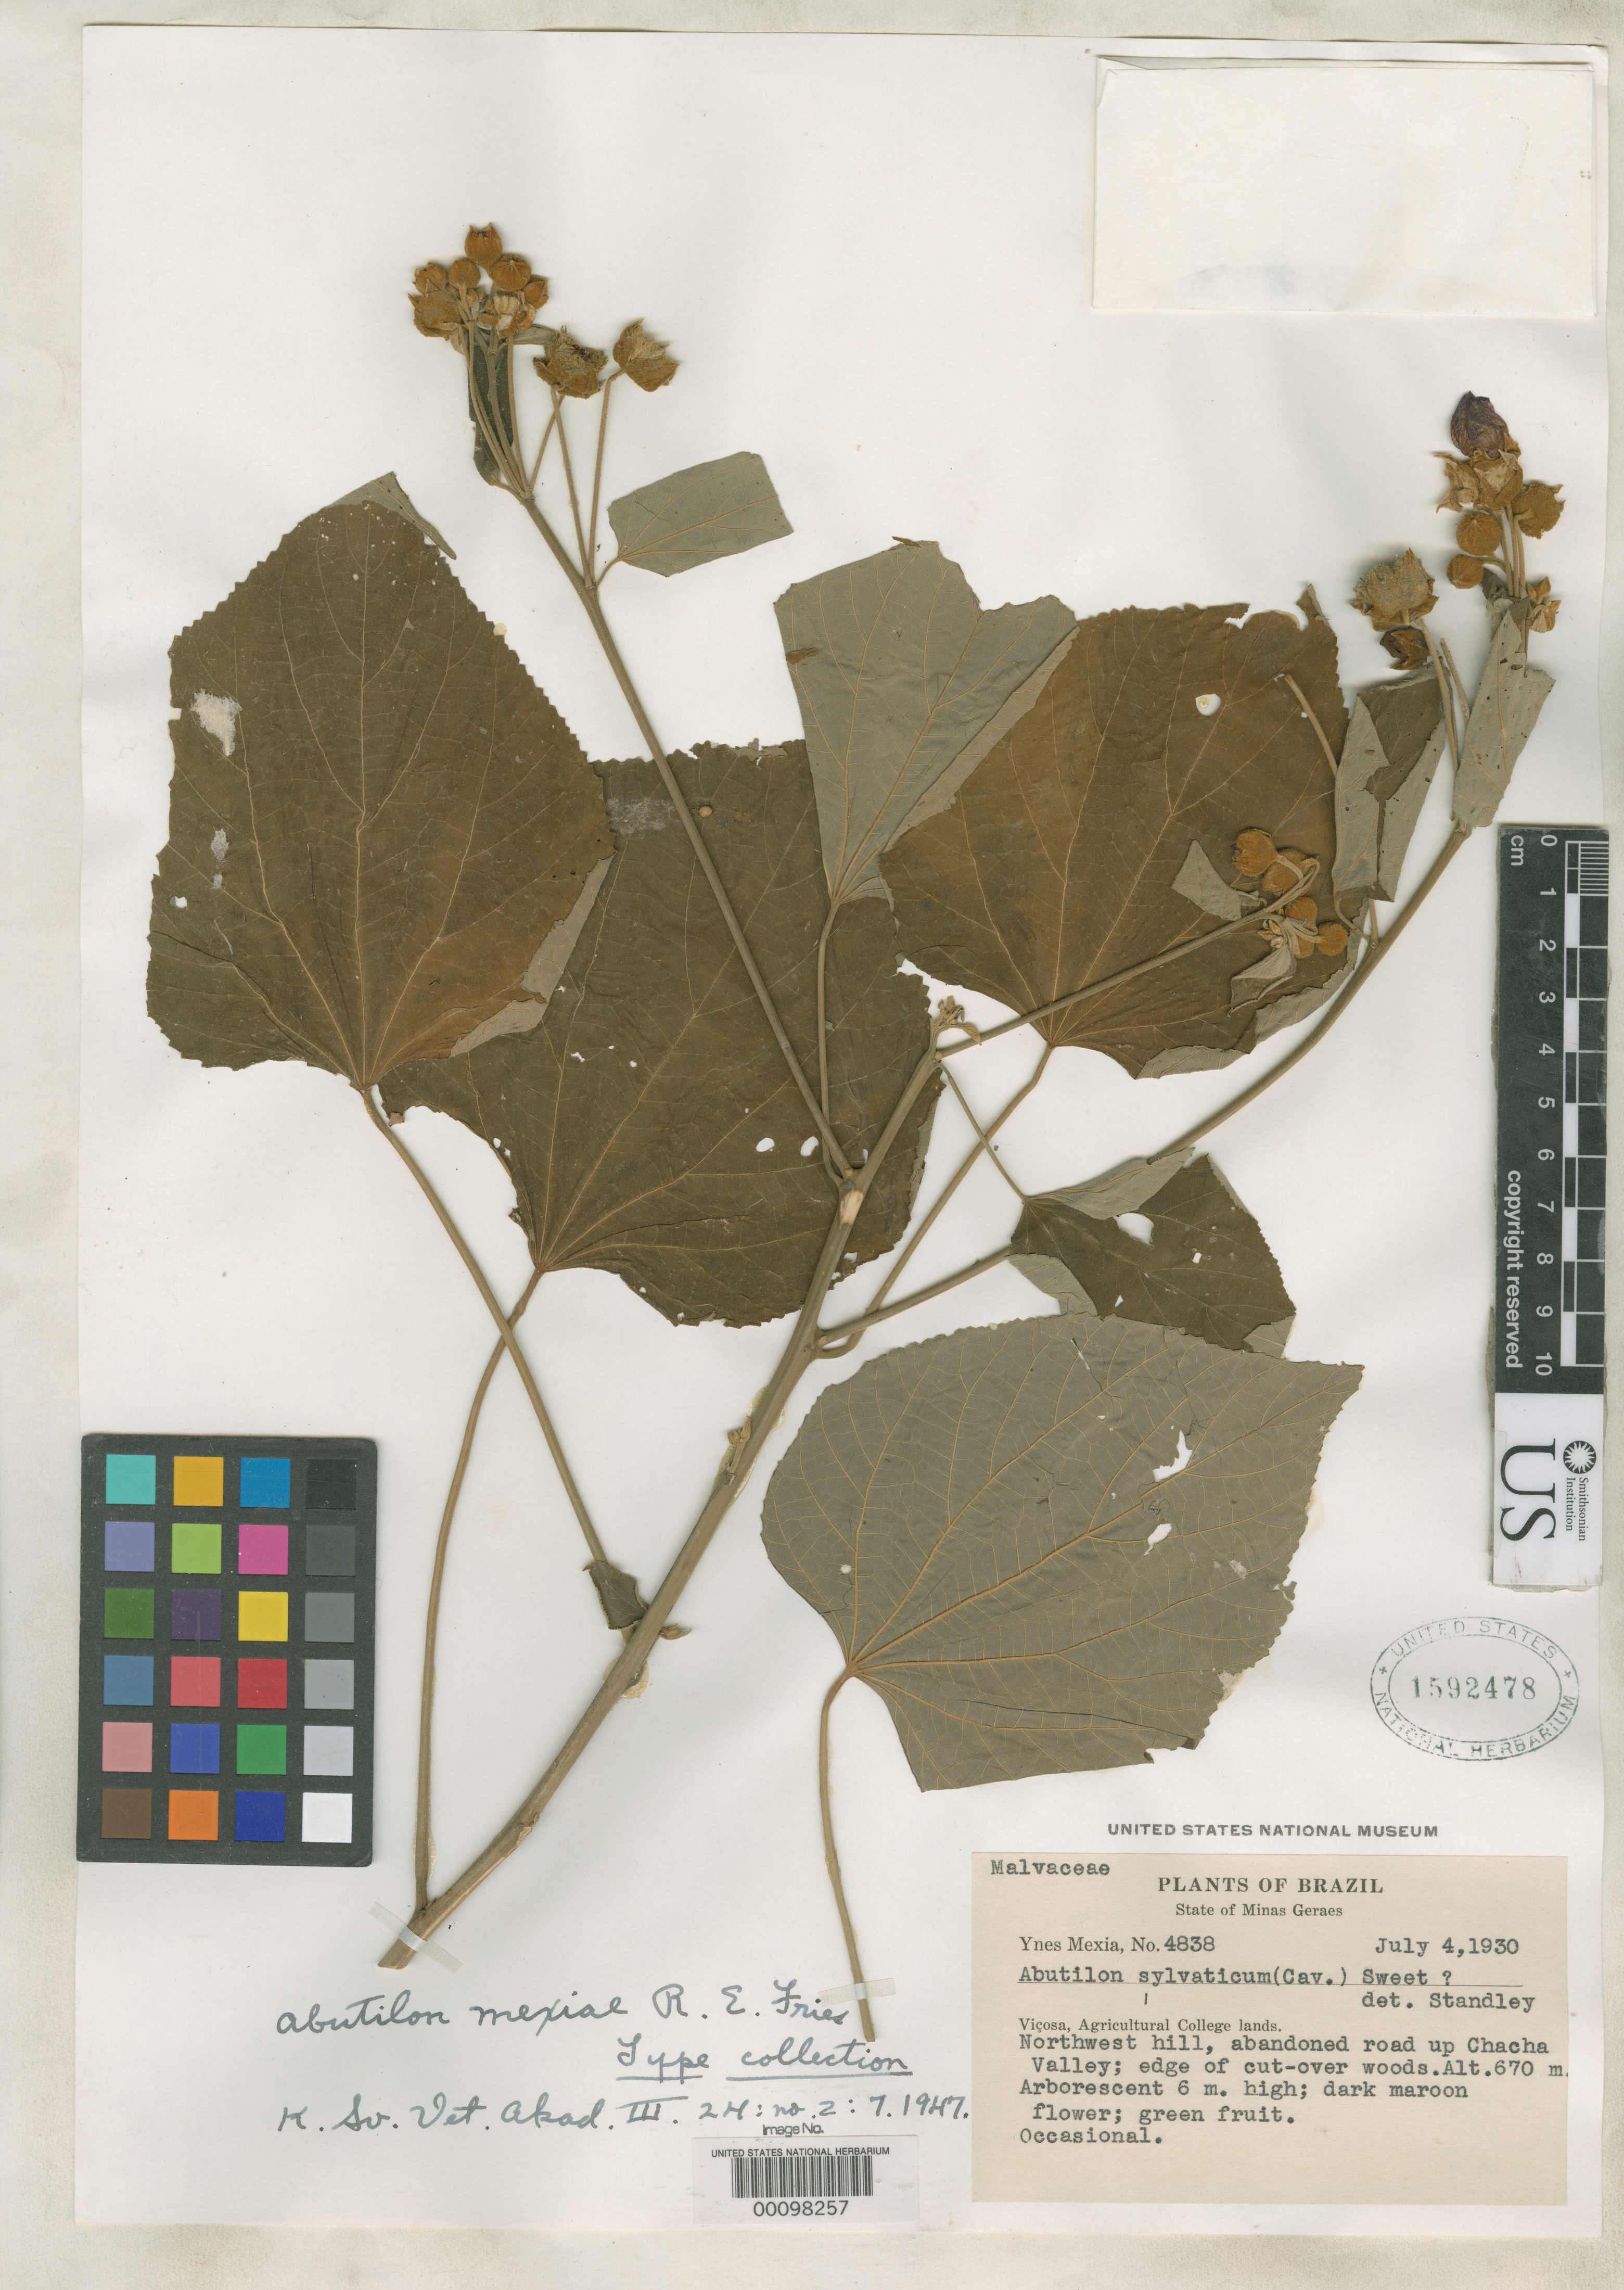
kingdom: Plantae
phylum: Tracheophyta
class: Magnoliopsida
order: Malvales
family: Malvaceae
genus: Abutilon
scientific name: Abutilon mexiae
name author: R.E. Fr.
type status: Isotype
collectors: Y. Mexia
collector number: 4838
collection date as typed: Jul 1934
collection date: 1934-07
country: Brazil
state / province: Minas Gerais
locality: Viscosa, Agric. College lands, abandoned road up Chacha Valley.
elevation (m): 670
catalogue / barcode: US 1592478